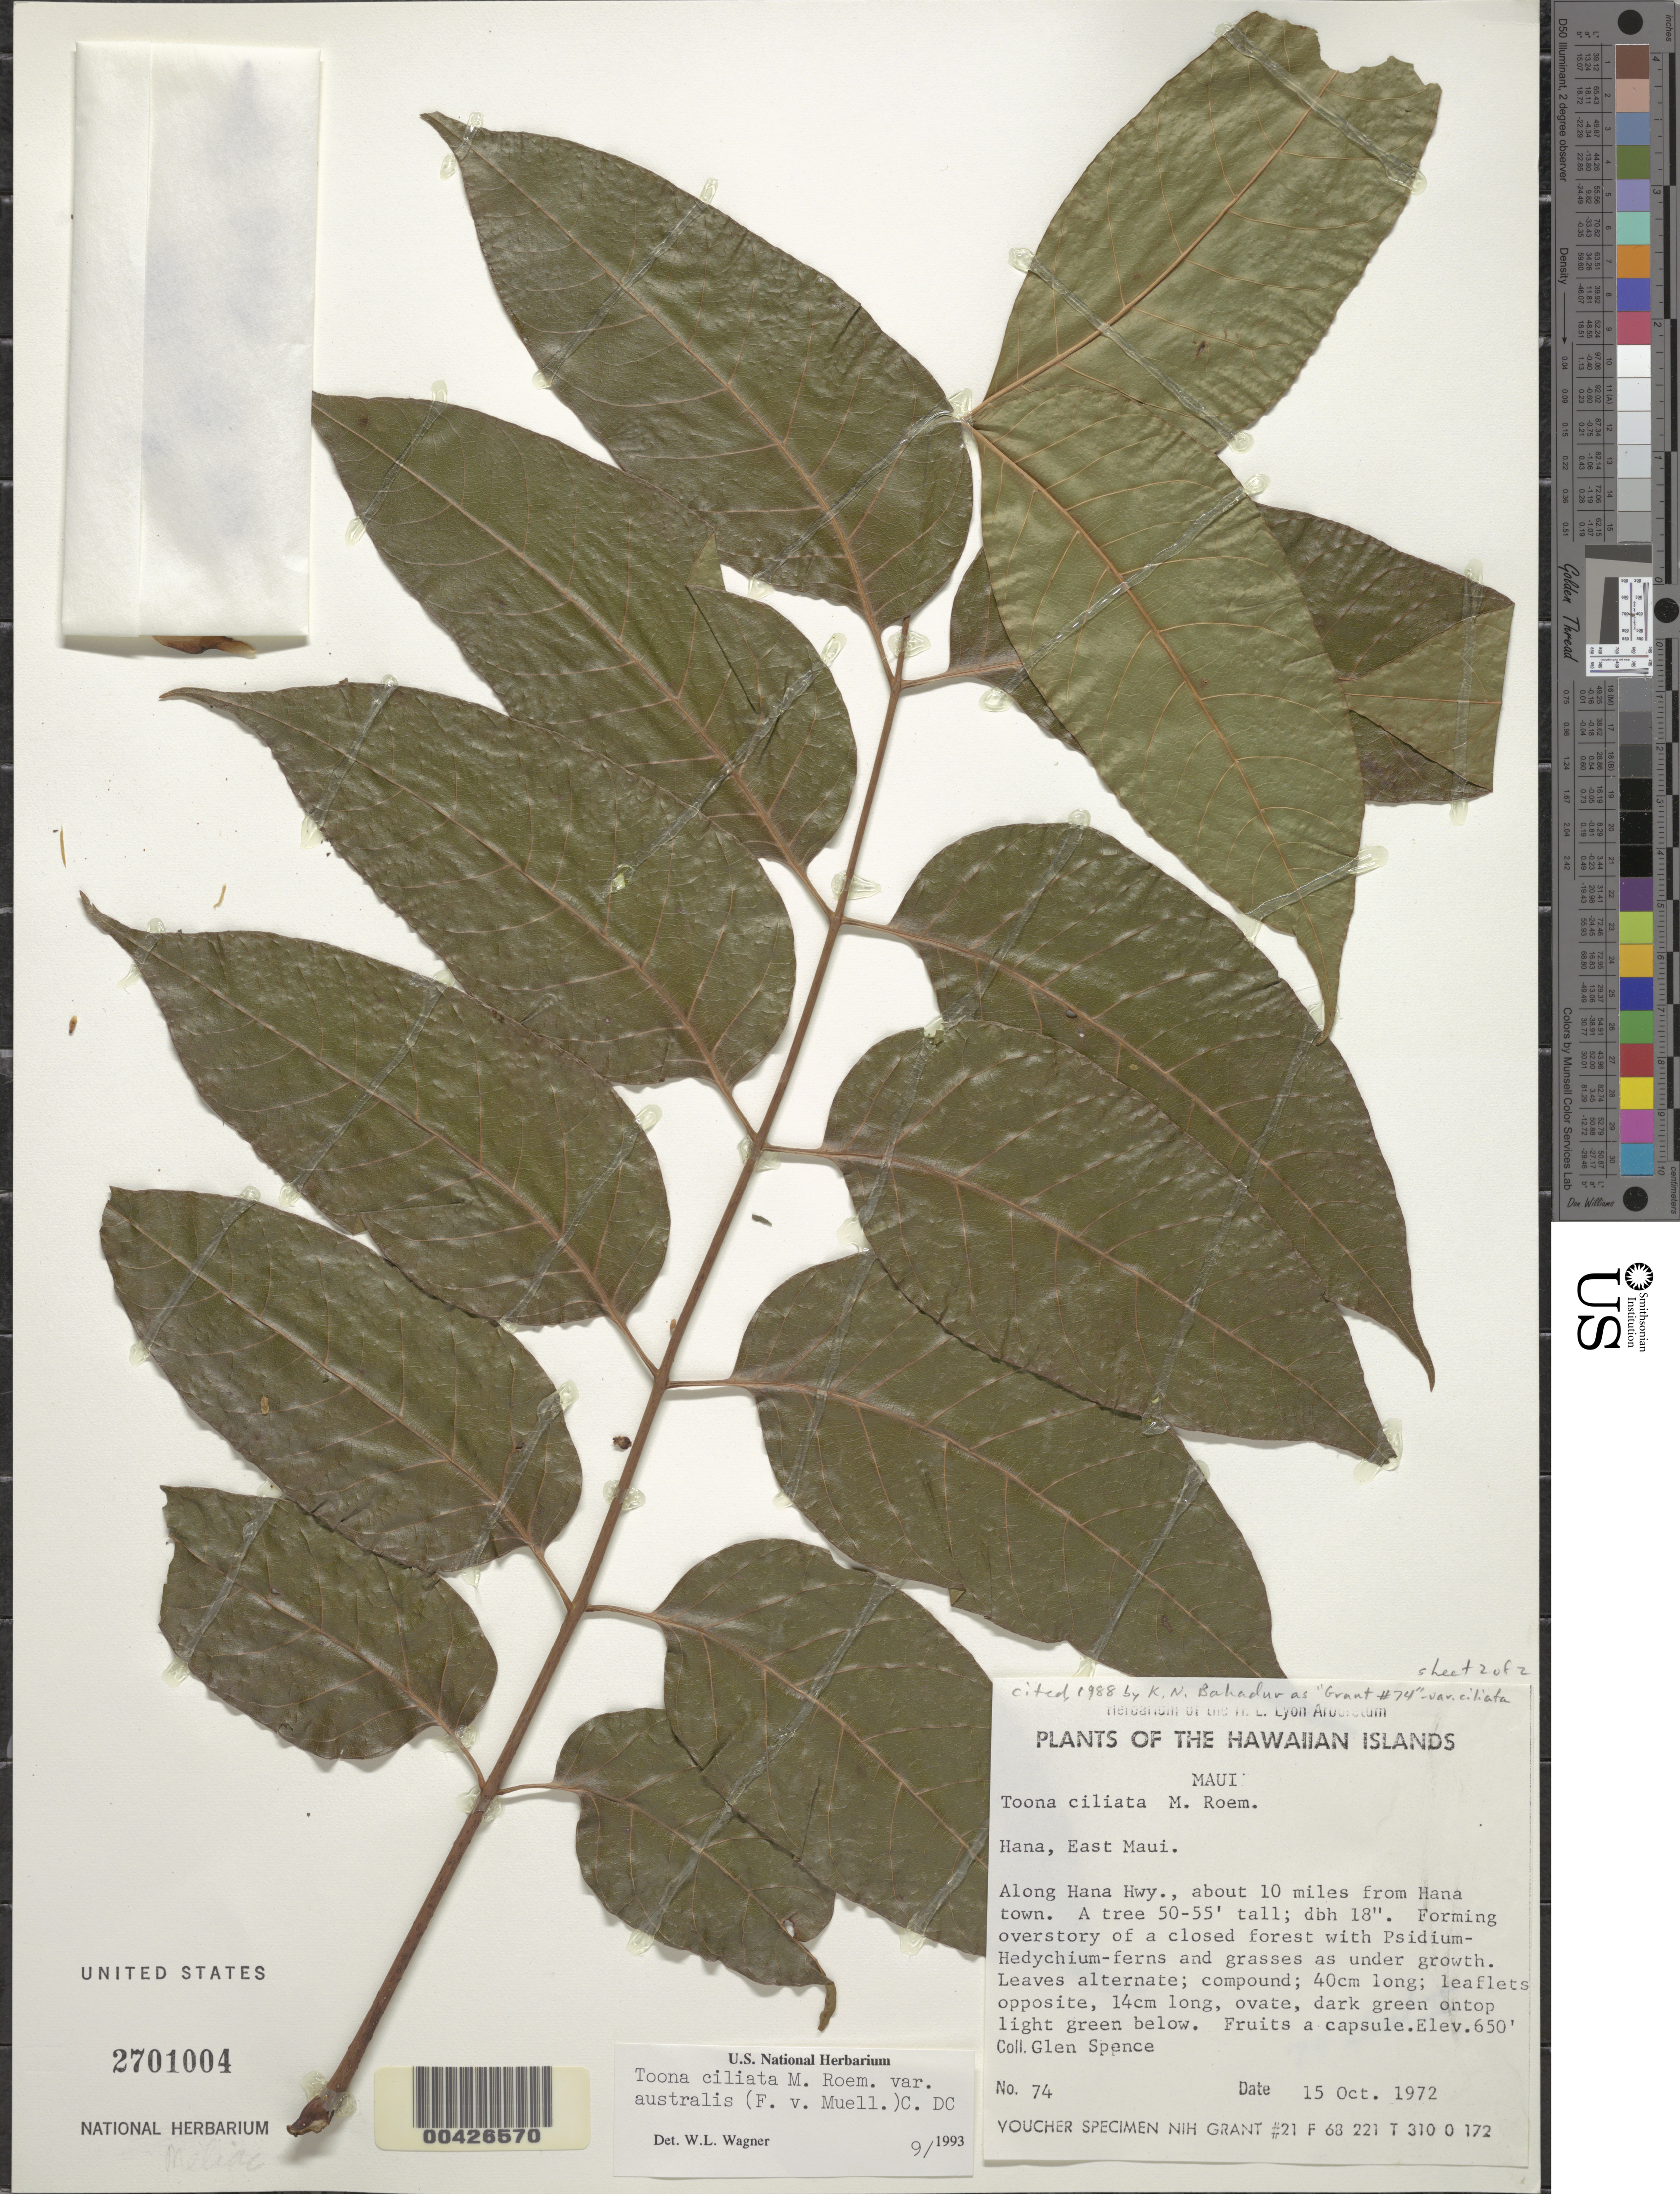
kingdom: Plantae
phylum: Tracheophyta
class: Magnoliopsida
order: Sapindales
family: Meliaceae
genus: Toona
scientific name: Toona ciliata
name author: M. Roem.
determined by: Strong, Mark T., (BOT), Smithsonian Institution - National Museum of Natural History (UNITED STATES)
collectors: G. Spence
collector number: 74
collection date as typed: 15 Oct 1972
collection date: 1972-10-15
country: United States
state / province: Hawaii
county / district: Maui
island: Maui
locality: Hana, East Maui, along Hana Hwy., about 10 miles from Hana town.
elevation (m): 198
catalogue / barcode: US 2701004